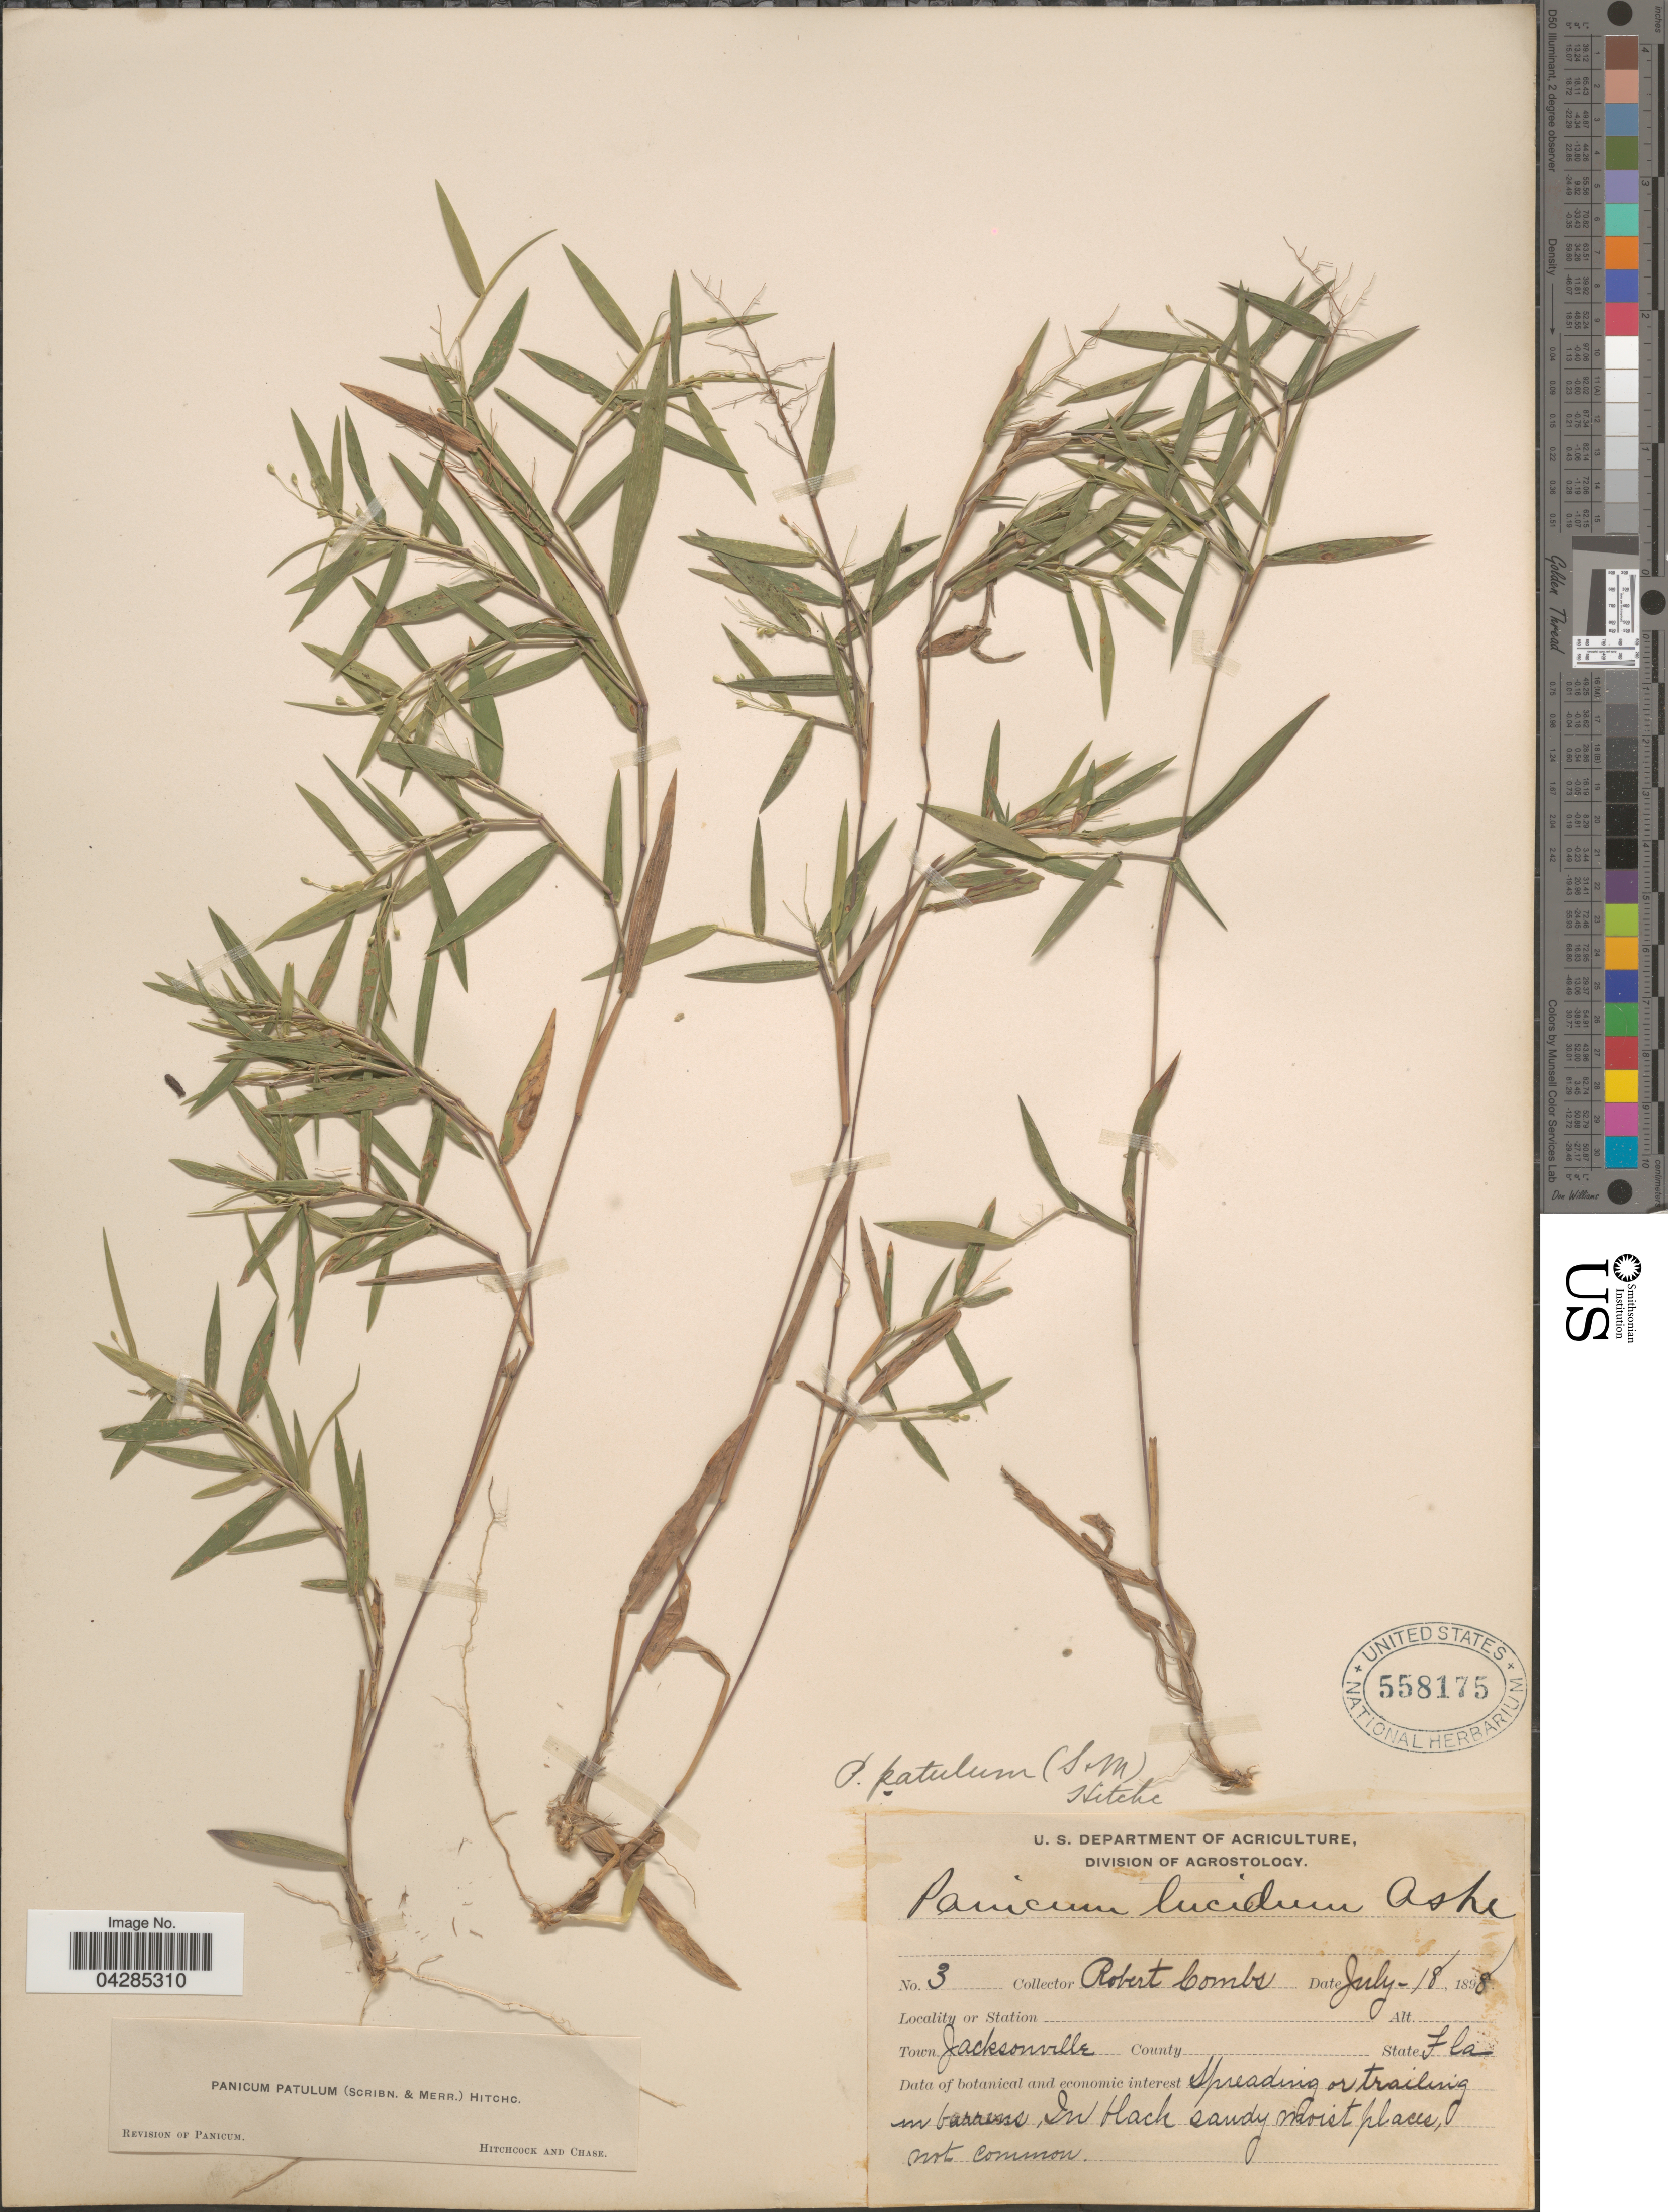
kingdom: Plantae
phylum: Tracheophyta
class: Liliopsida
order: Poales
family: Poaceae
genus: Dichanthelium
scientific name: Dichanthelium portoricense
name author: (Desv. ex Ham.) B.F. Hansen & Wunderlin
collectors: R. Combs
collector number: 3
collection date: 1898-07-18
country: United States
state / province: Florida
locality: Town Jacksonville. Spreading on trailing in barrens.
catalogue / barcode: US 558175